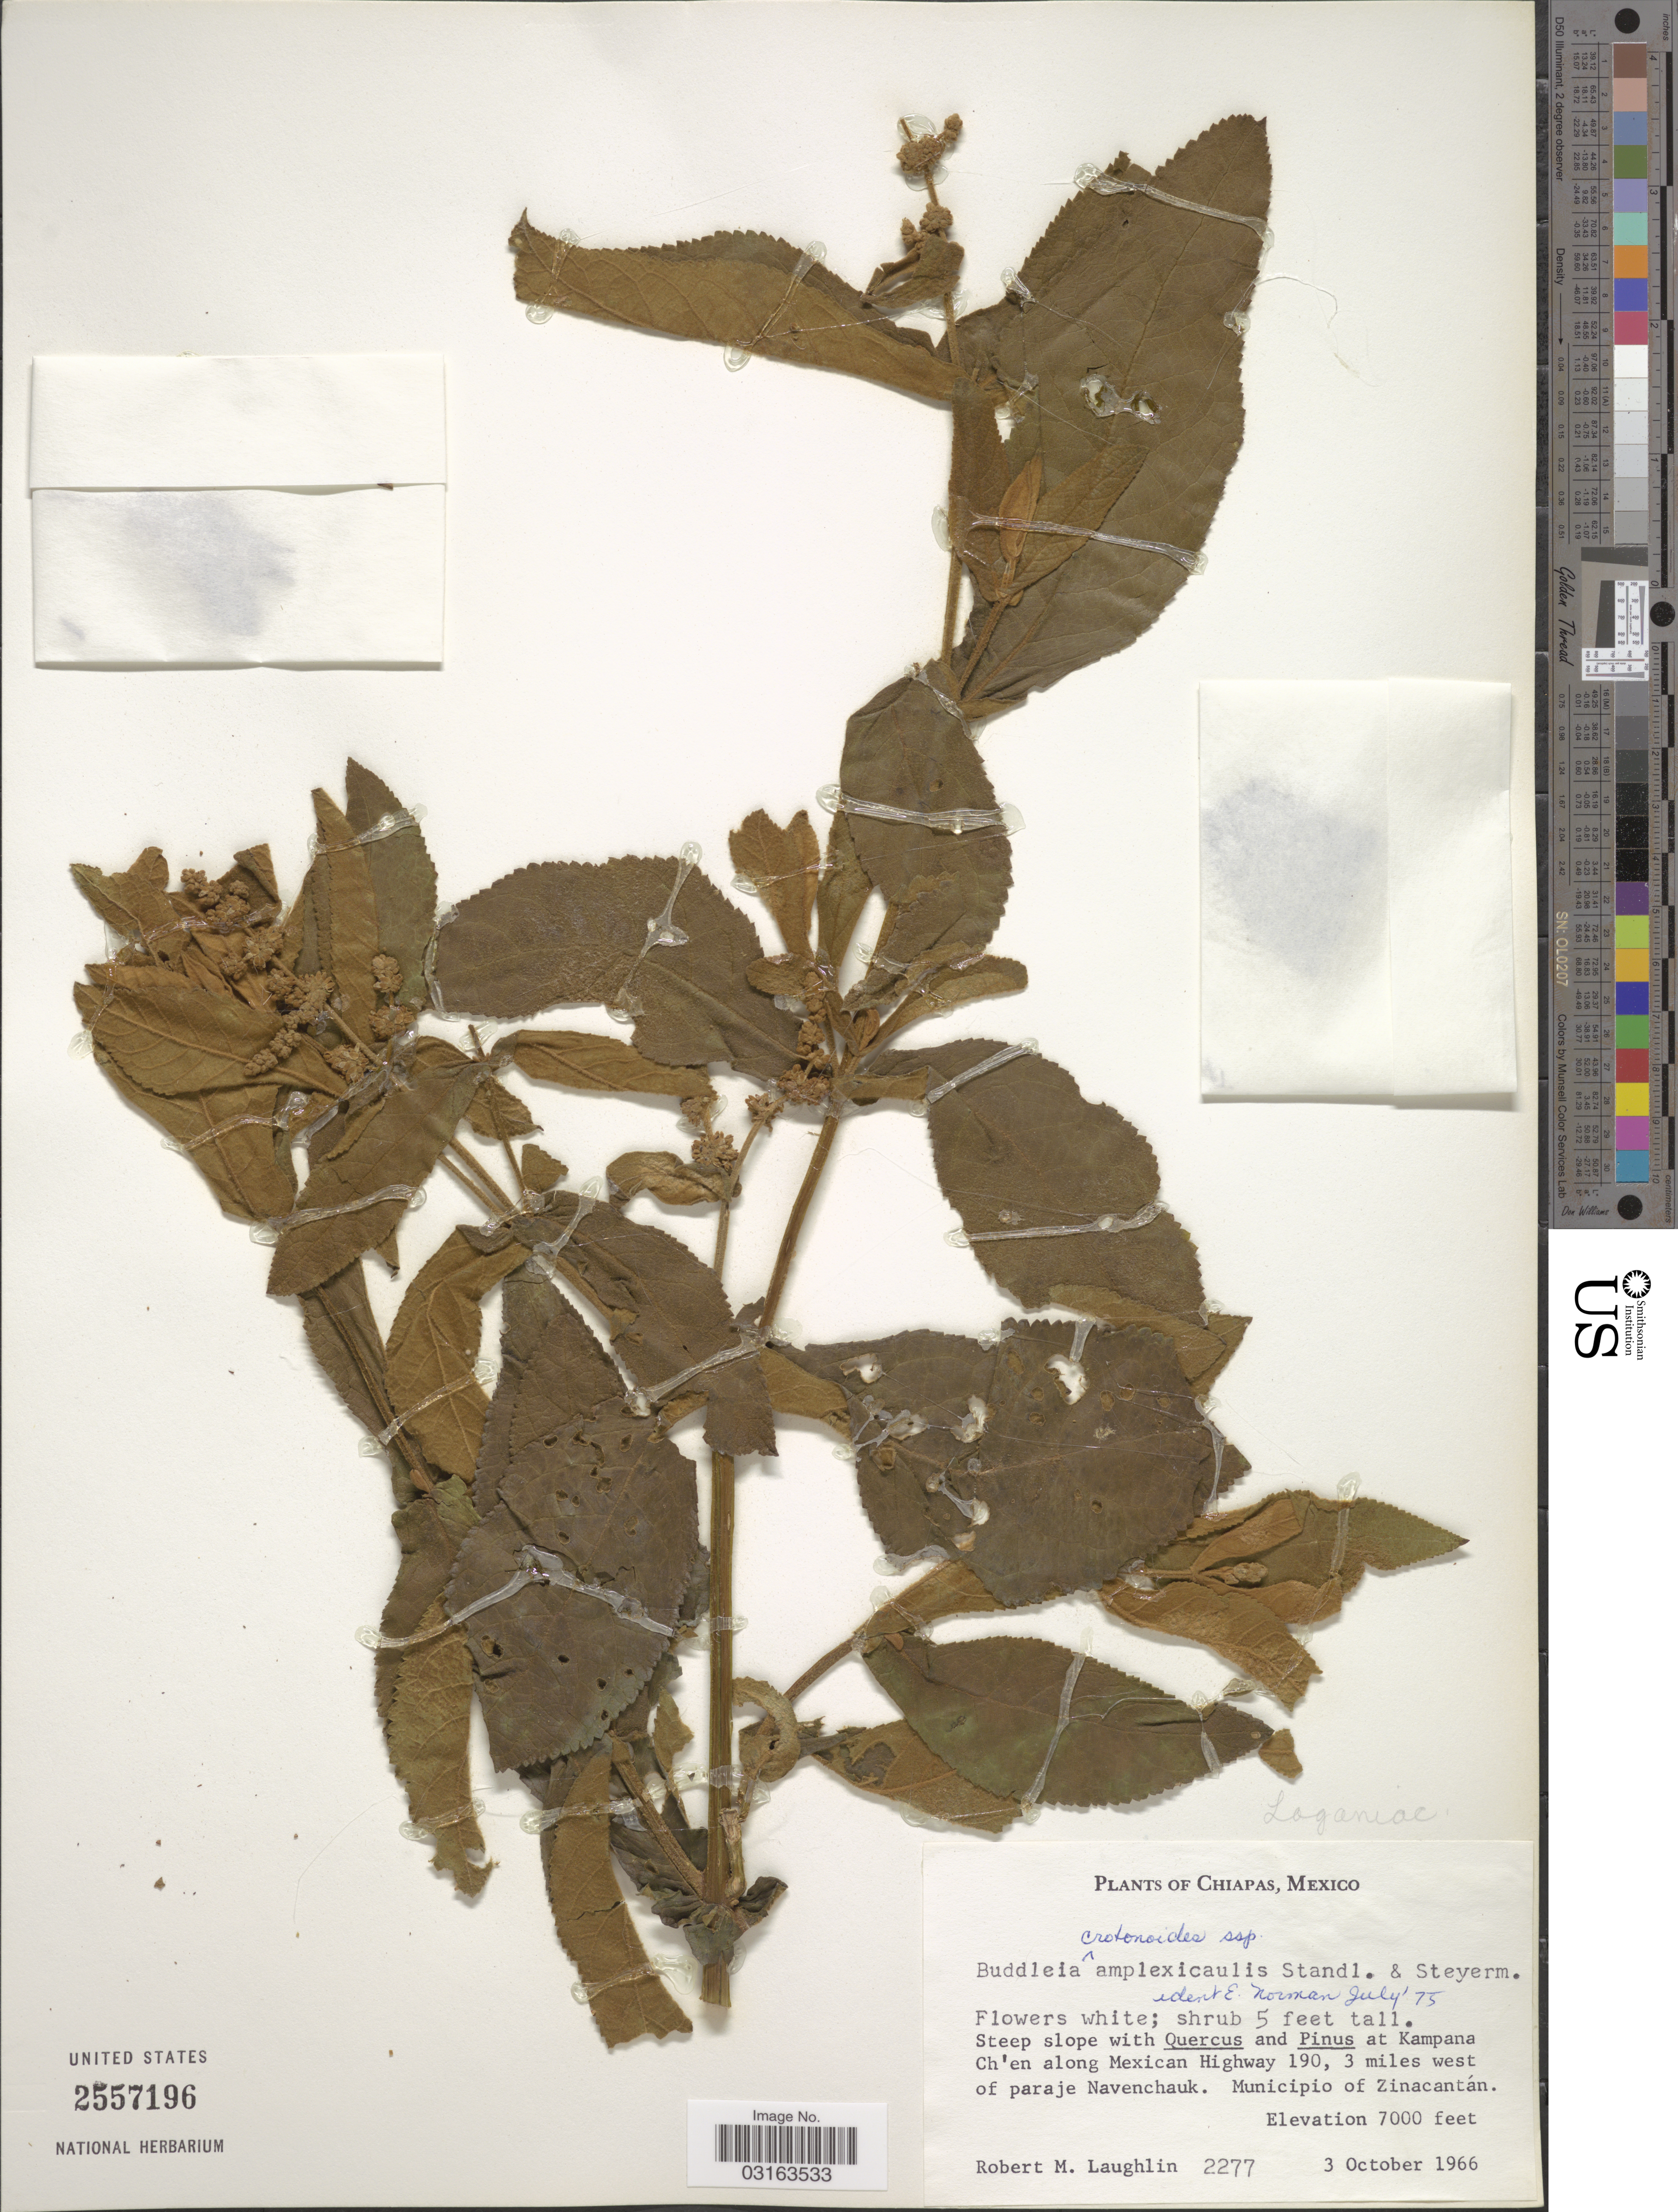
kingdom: Plantae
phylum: Tracheophyta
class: Magnoliopsida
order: Lamiales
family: Scrophulariaceae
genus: Buddleja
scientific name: Buddleja crotonoides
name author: A. Gray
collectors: R. M. Laughlin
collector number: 2277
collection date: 1966-10-03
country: Mexico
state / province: Chiapas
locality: At Kampana Ch'en along Mexican Highway 190, 3 miles west of parajae Navenchauk. Municipio of Zinacantán.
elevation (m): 2134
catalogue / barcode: US 2557196